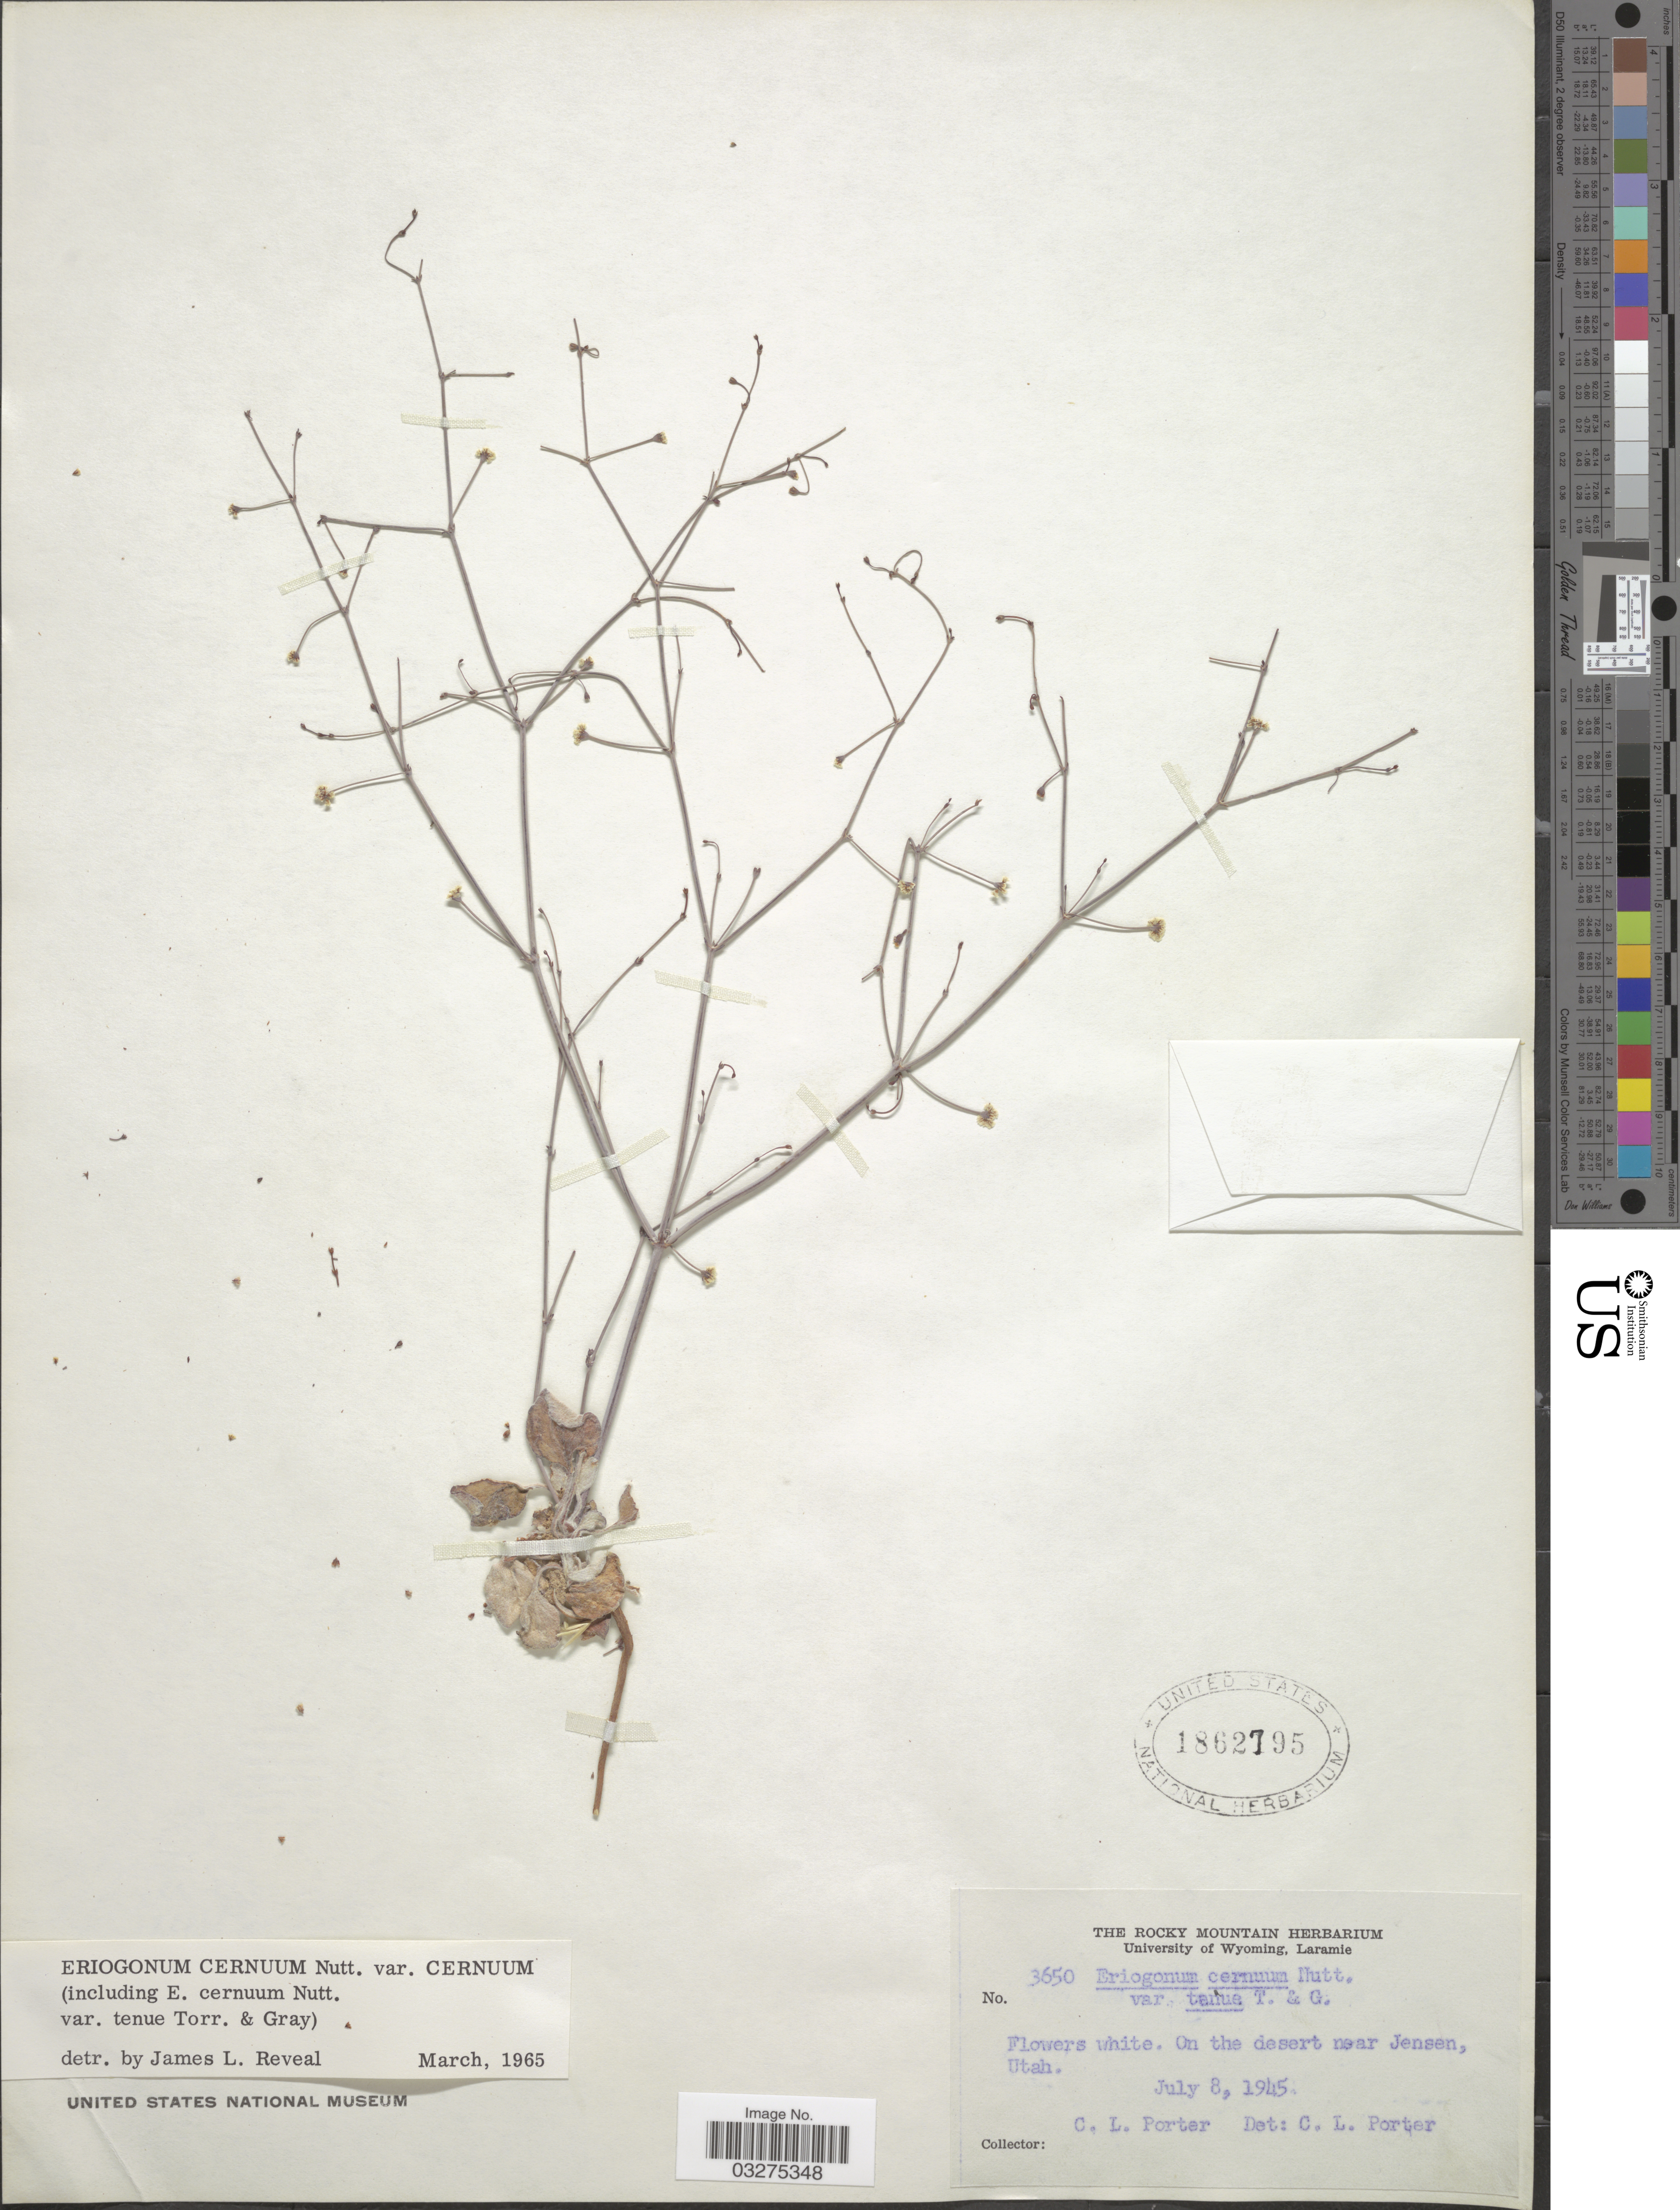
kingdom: Plantae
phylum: Tracheophyta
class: Magnoliopsida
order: Caryophyllales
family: Polygonaceae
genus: Eriogonum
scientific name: Eriogonum cernuum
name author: Nutt.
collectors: C. L. Porter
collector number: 3650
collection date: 1945-07-08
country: United States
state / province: Utah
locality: On the desert near Jensen.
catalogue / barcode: US 1862795